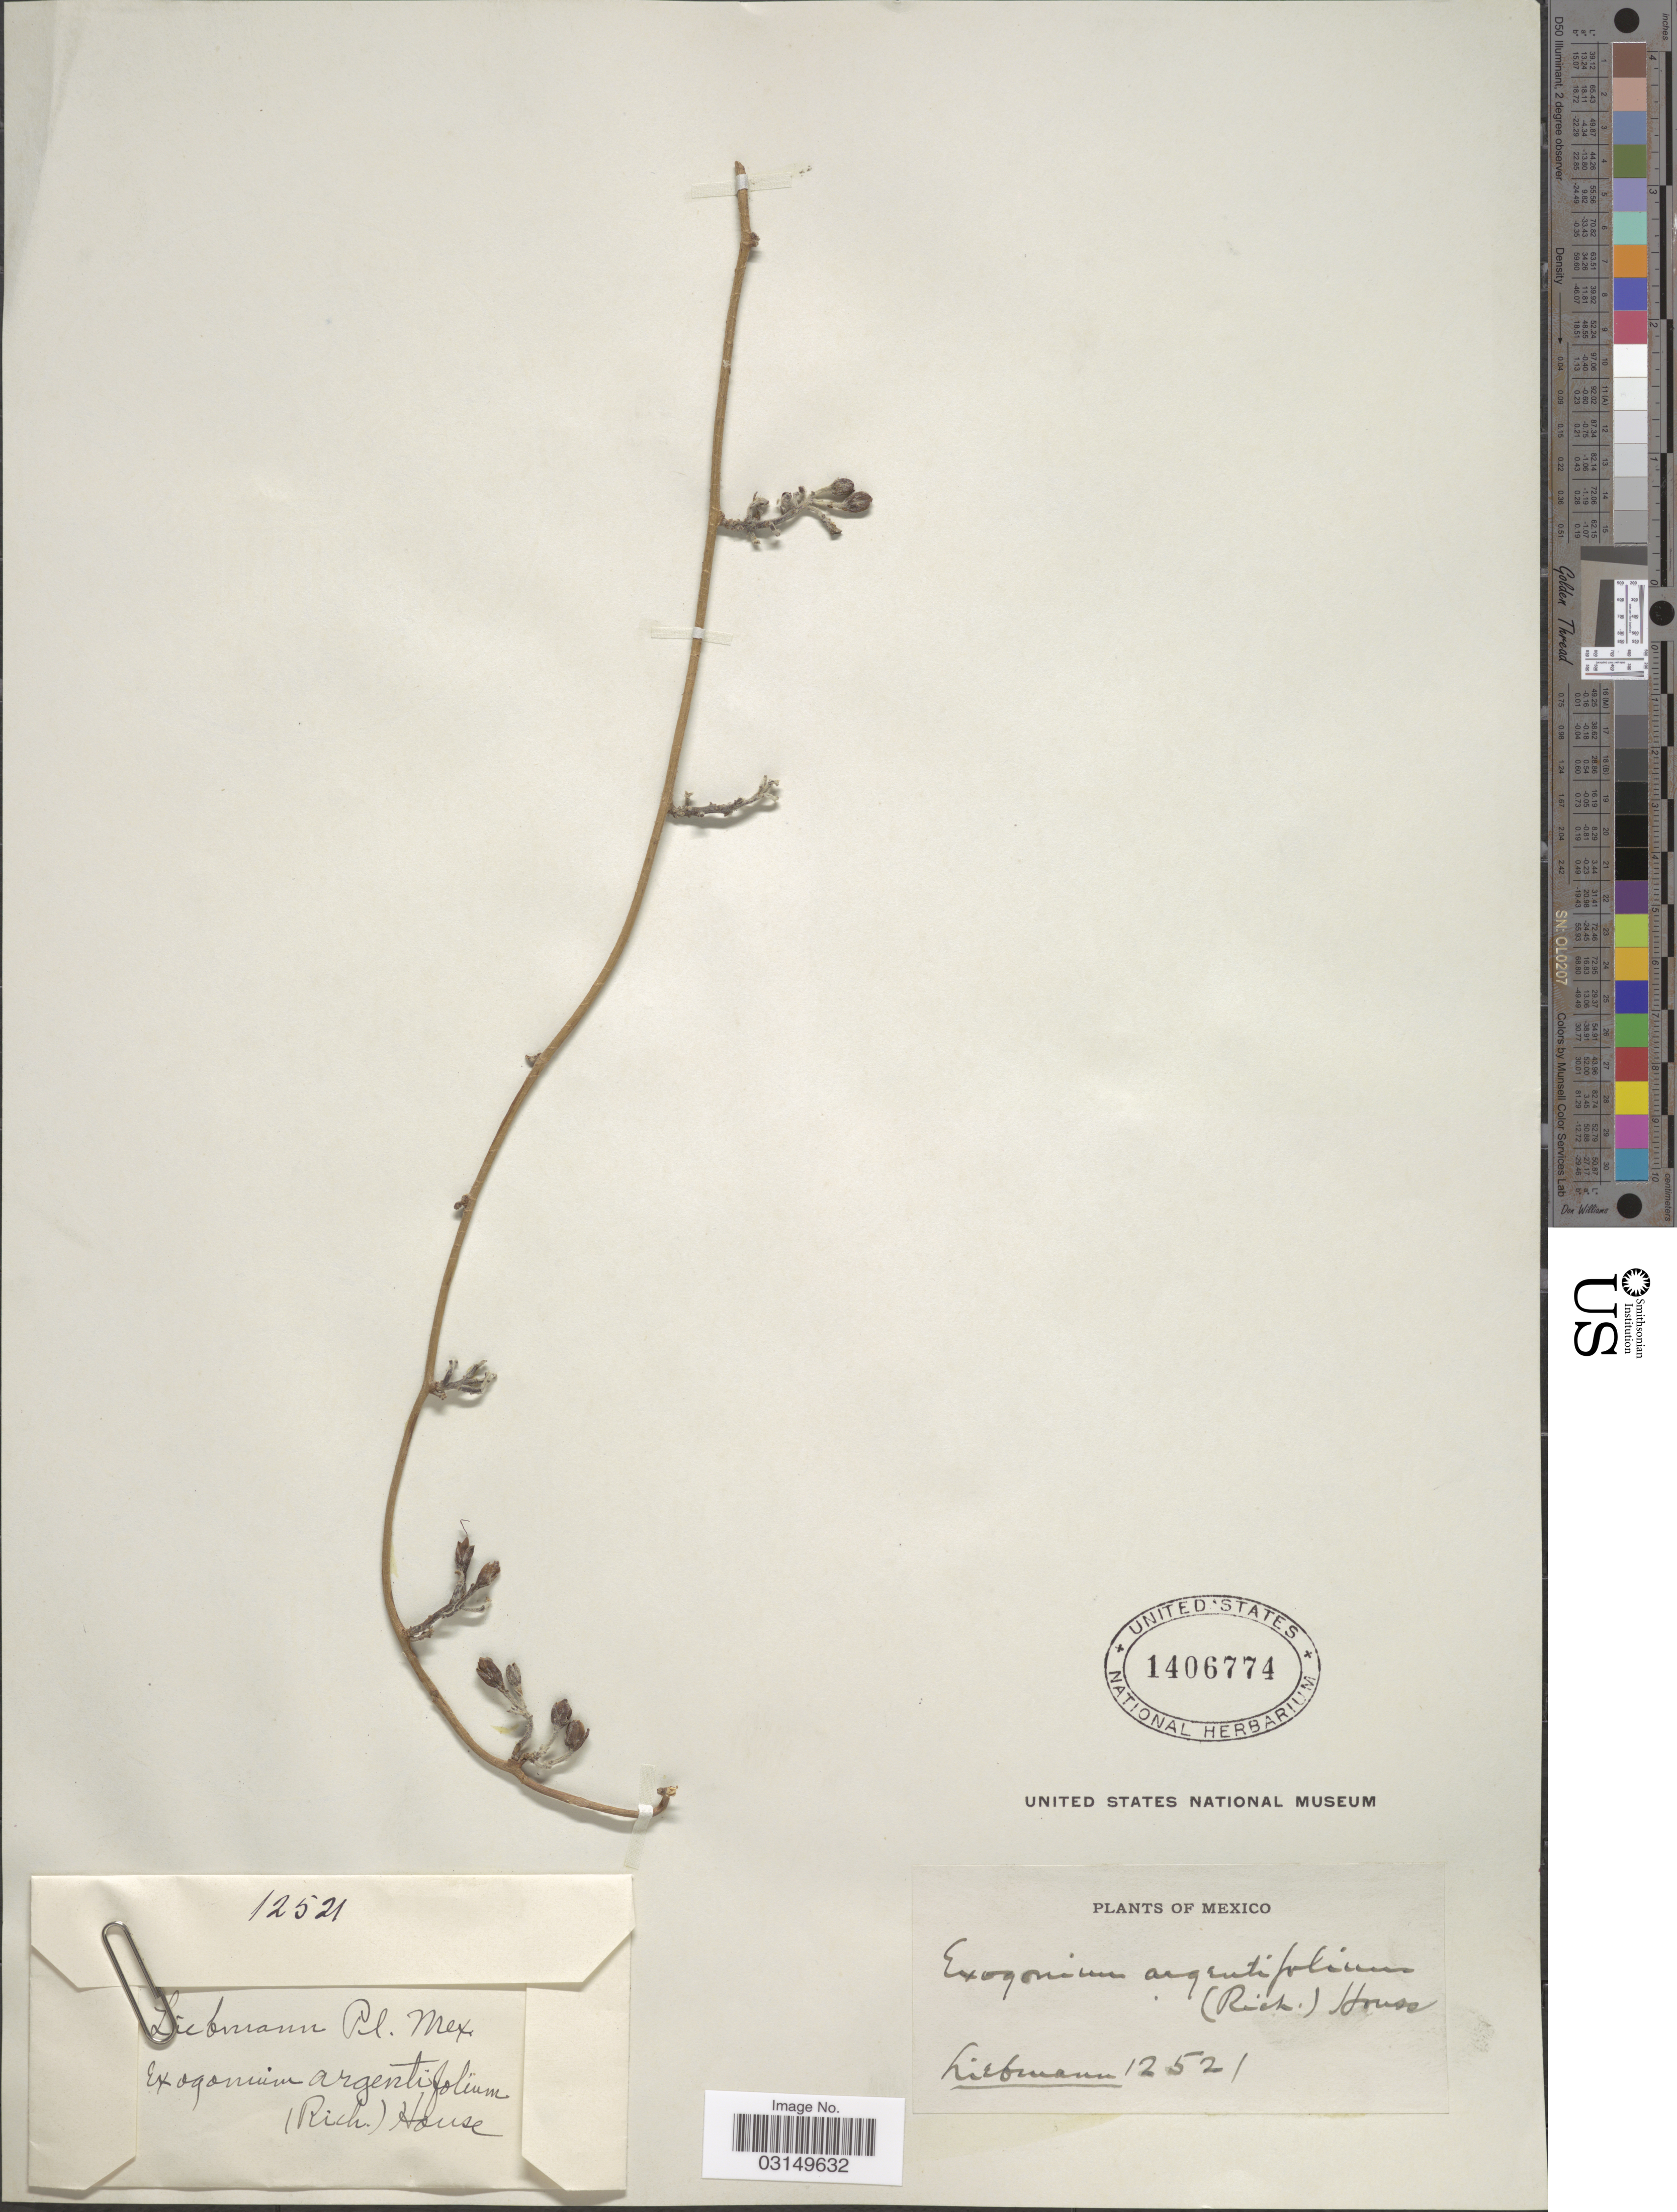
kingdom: Plantae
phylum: Tracheophyta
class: Magnoliopsida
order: Solanales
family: Convolvulaceae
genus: Ipomoea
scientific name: Ipomoea argentifolia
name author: A. Rich.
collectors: Liebmann, --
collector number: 12521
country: Mexico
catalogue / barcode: US 1406774